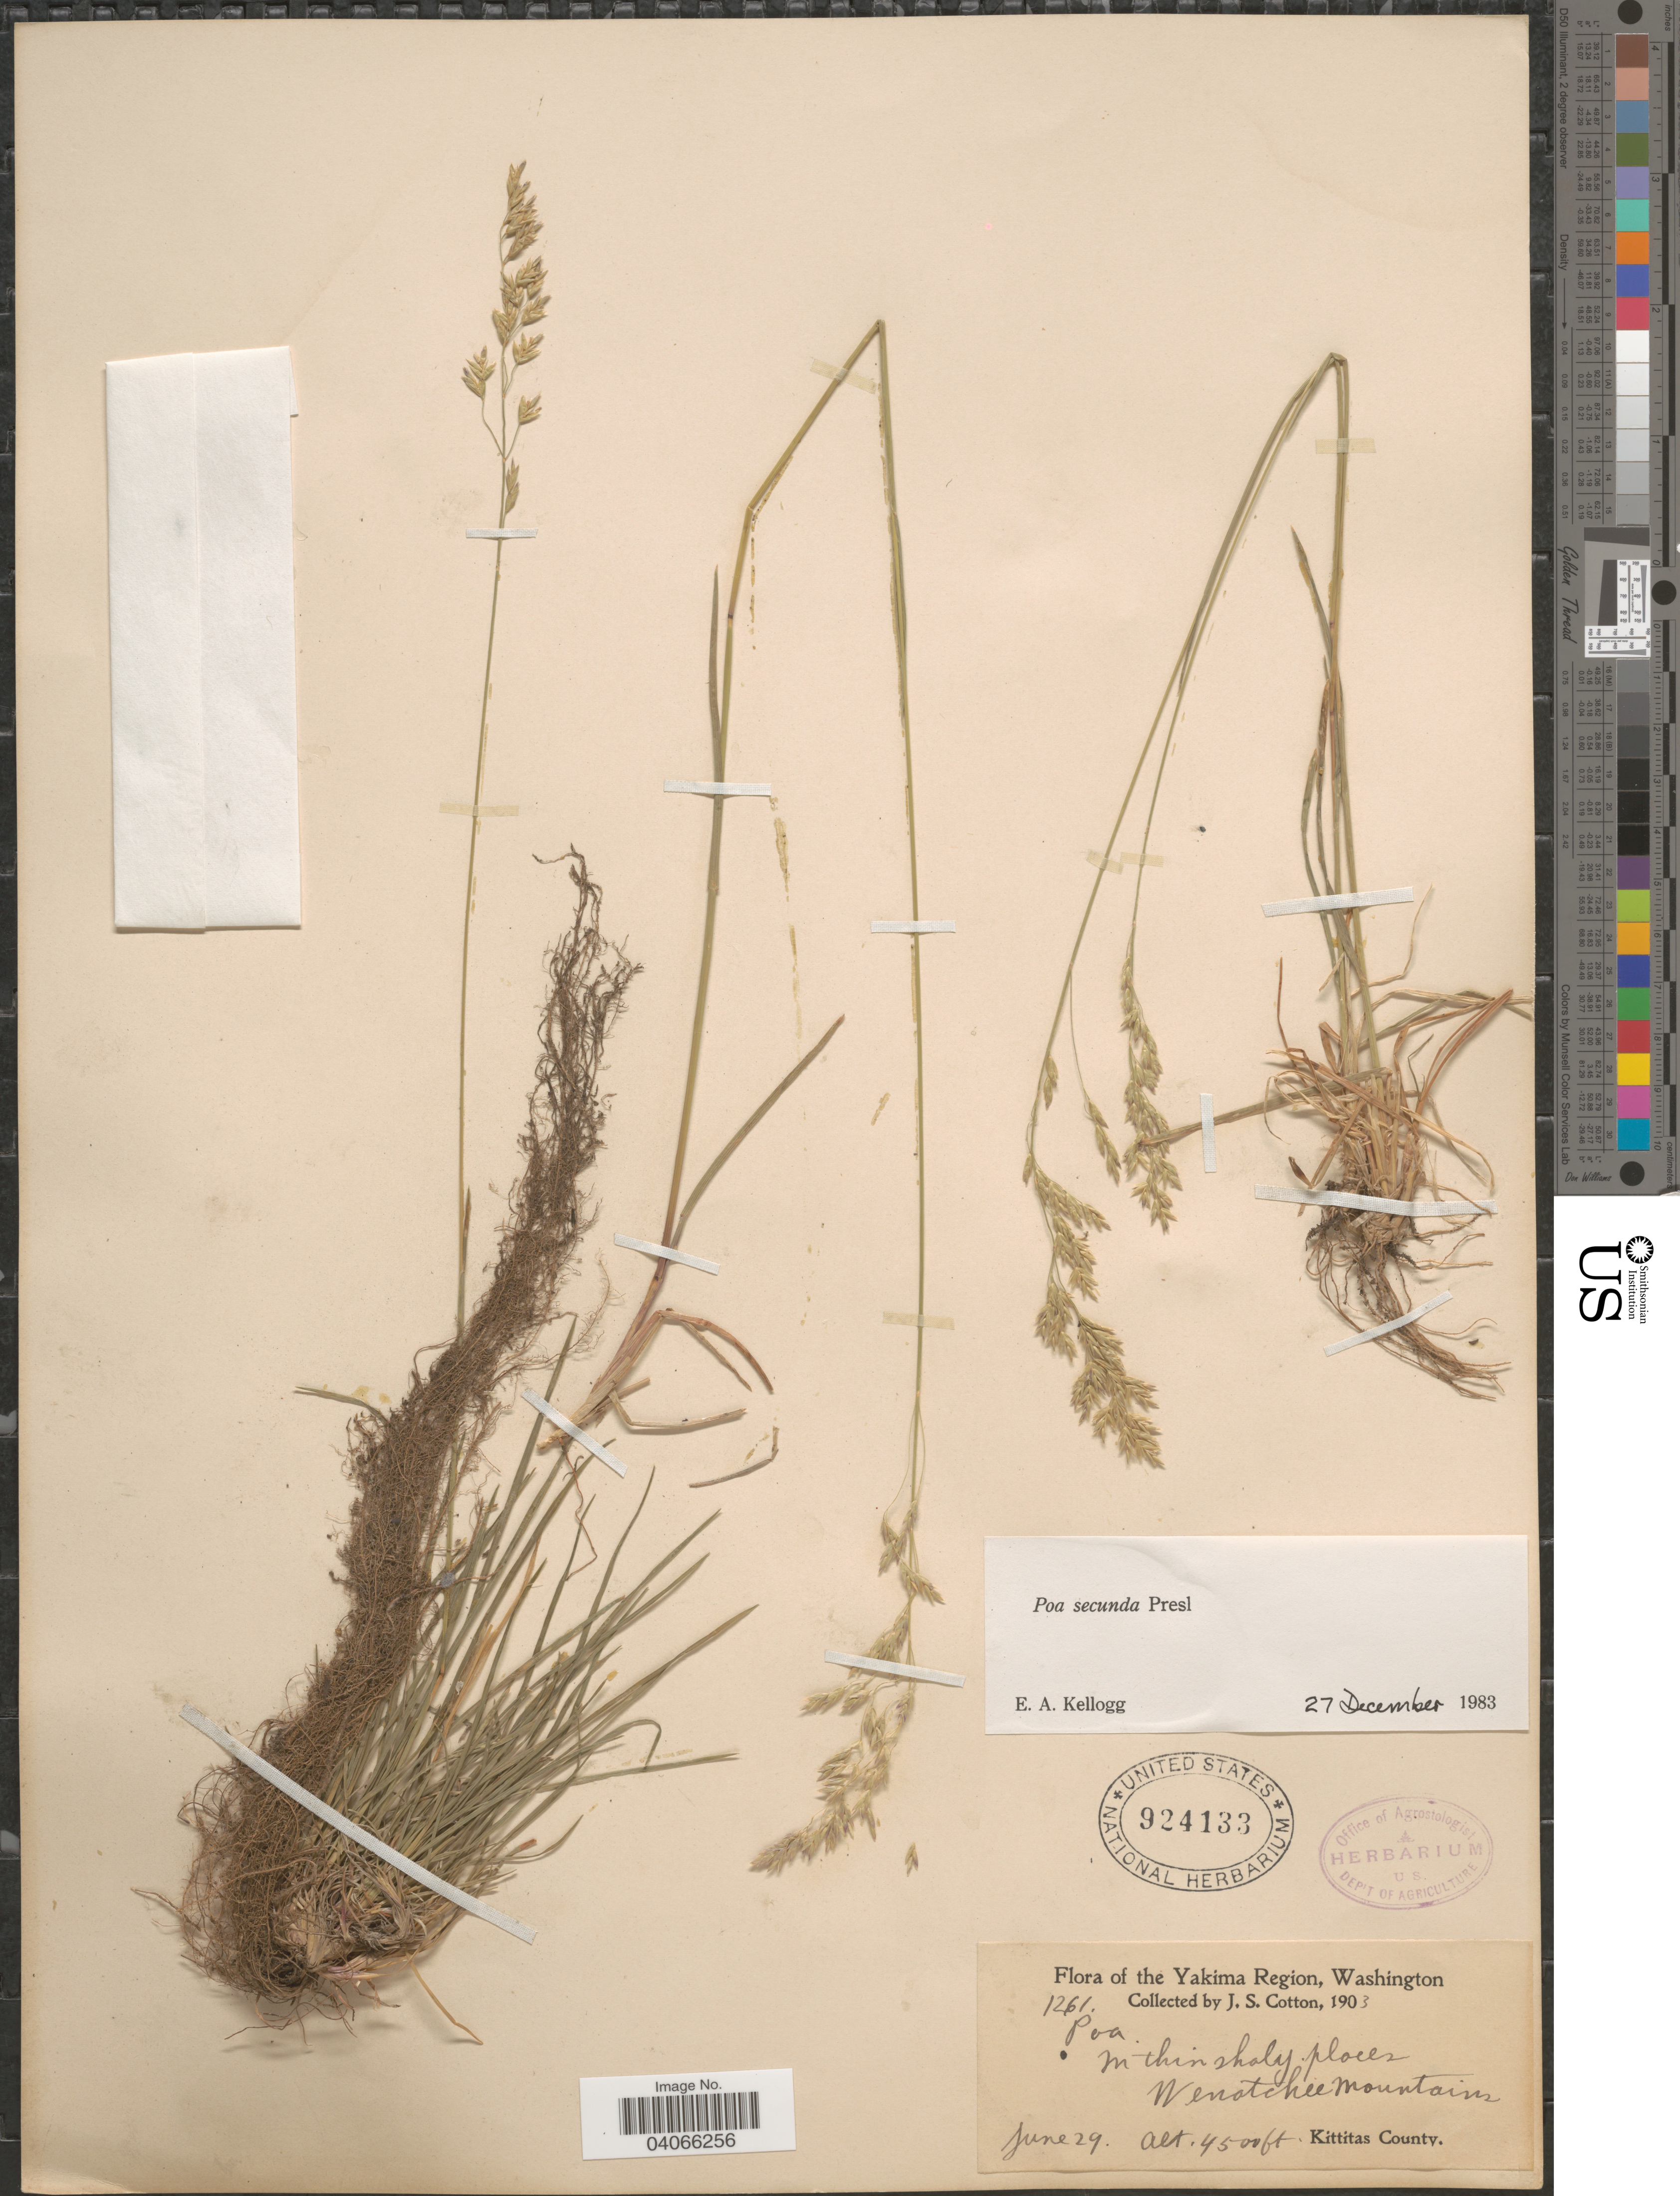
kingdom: Plantae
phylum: Tracheophyta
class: Liliopsida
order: Poales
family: Poaceae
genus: Poa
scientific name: Poa secunda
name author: J. Presl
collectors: J. S. Cotton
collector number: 1261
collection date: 1903-06-29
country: United States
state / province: Washington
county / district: Kittitas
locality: Yakima Region. Wenatchee Mountains. Kittitas County.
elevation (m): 1372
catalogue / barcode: US 924133